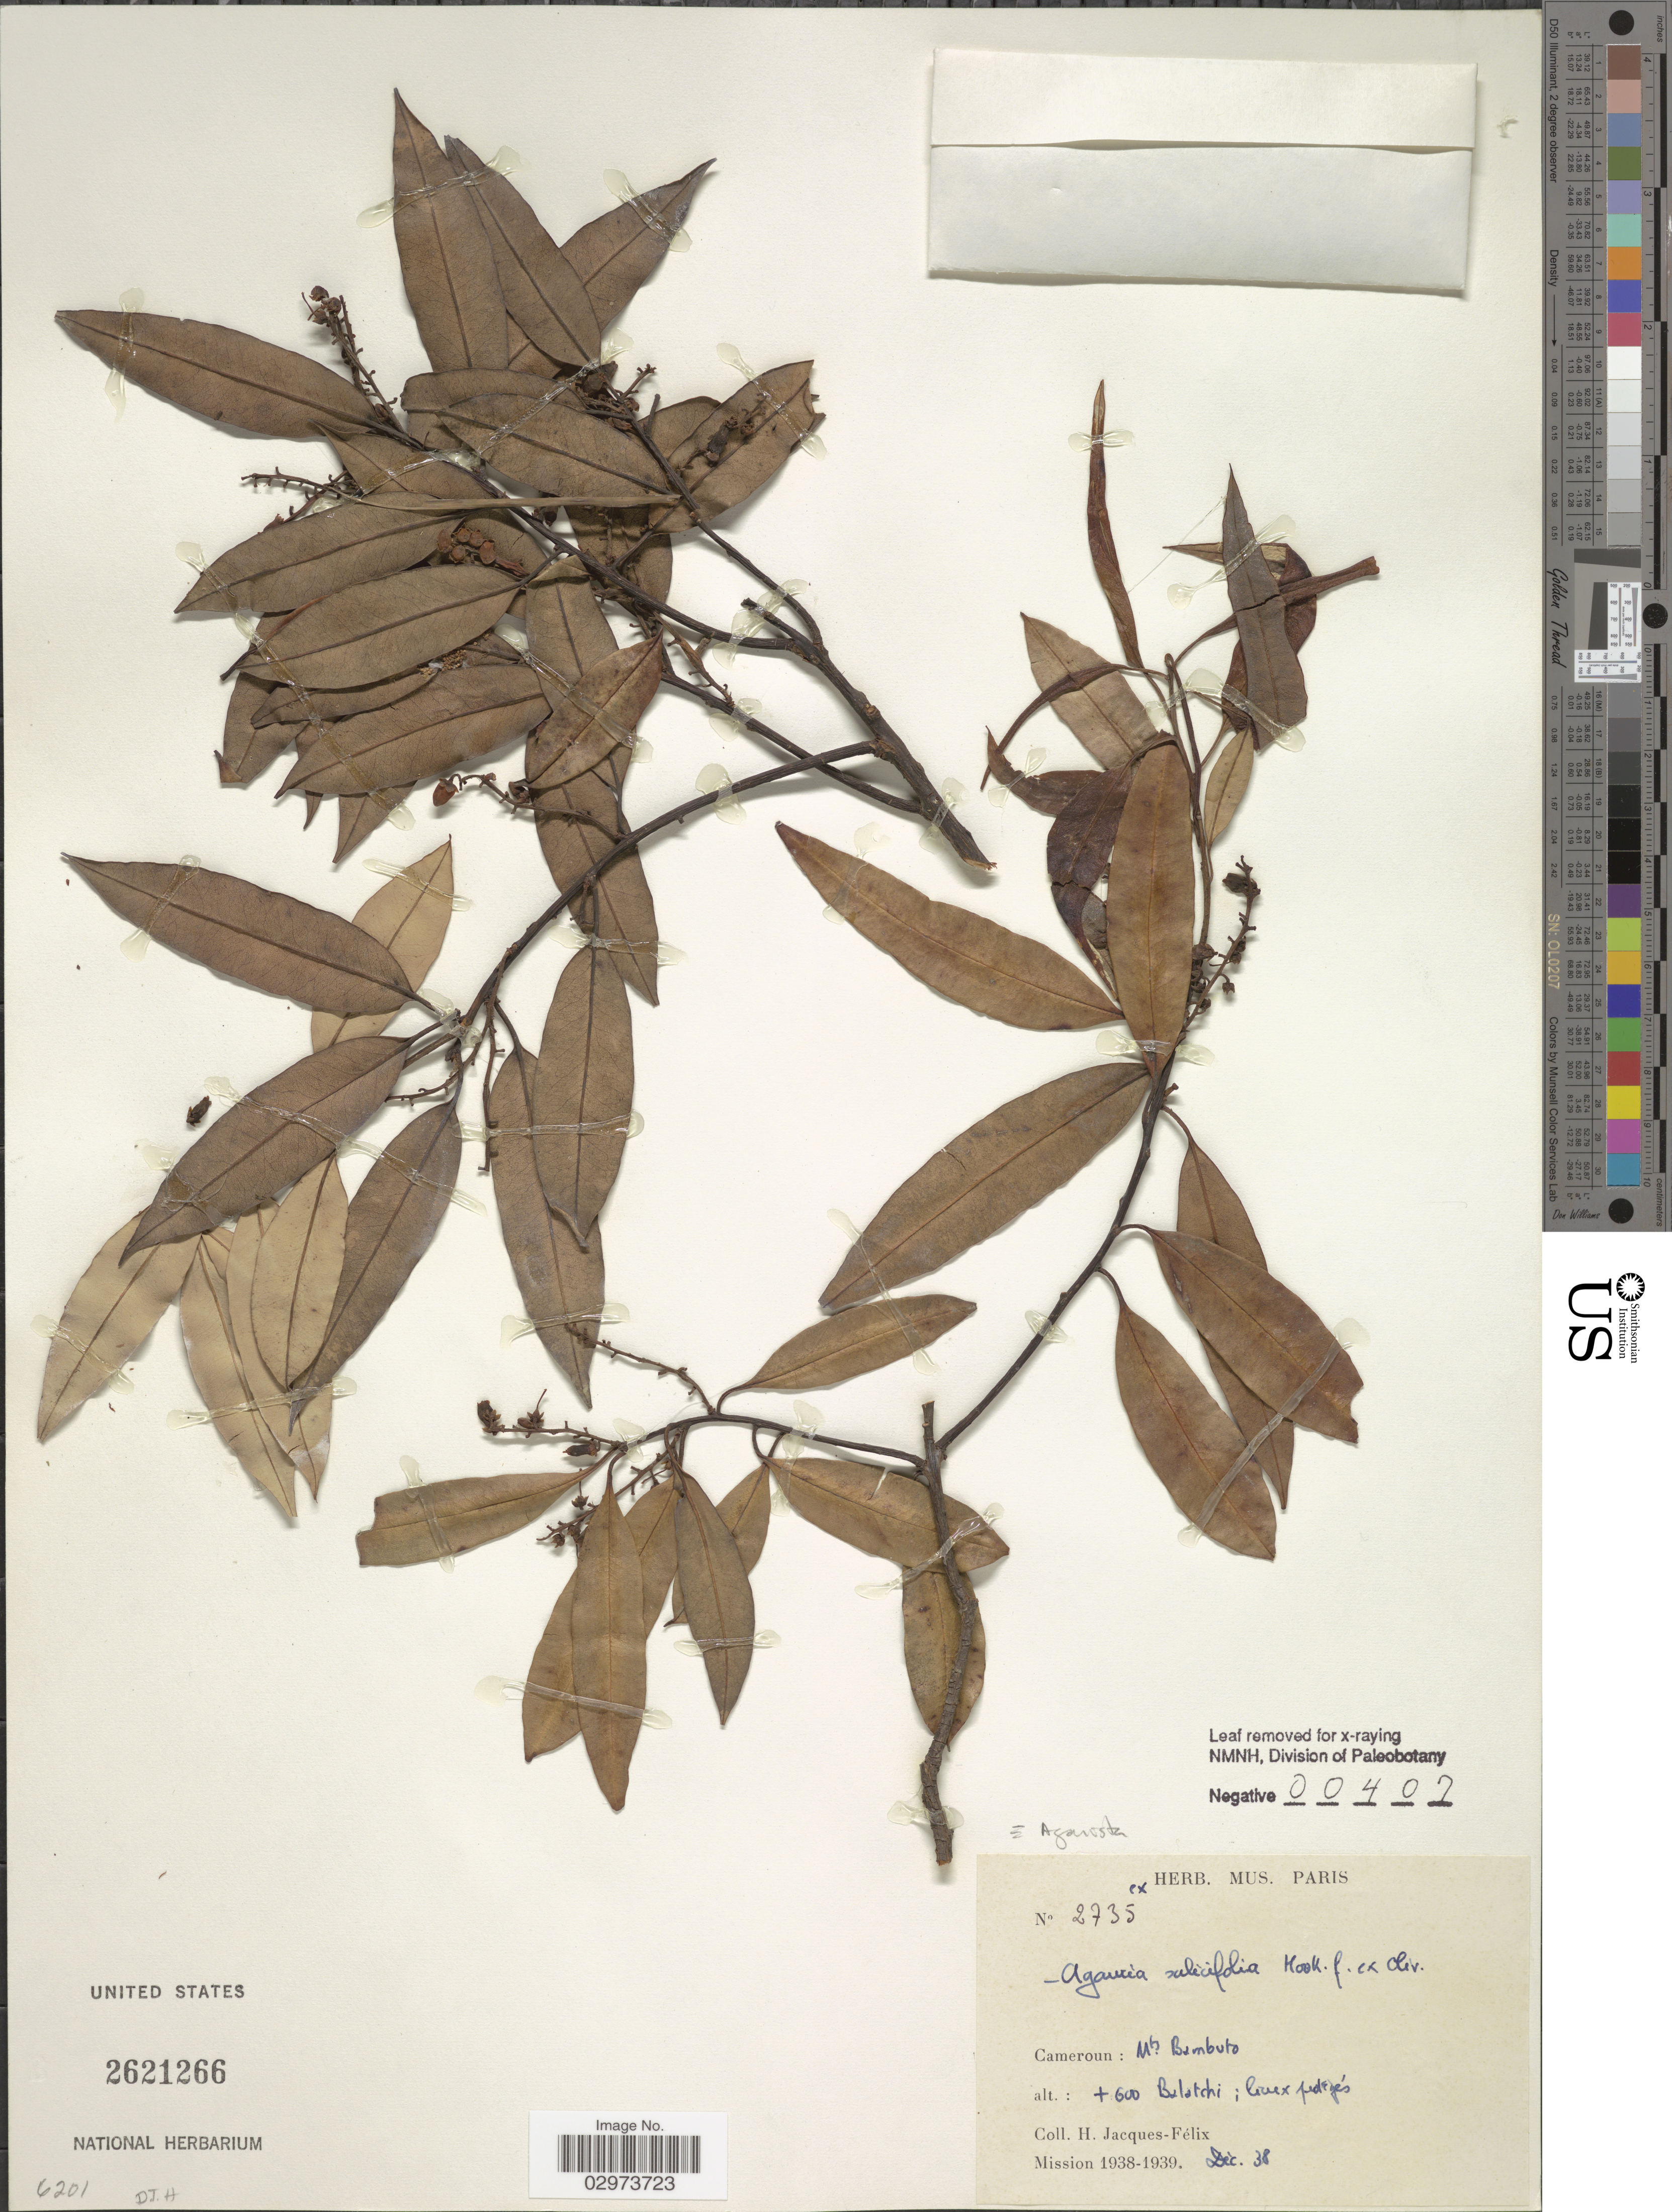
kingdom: Plantae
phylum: Tracheophyta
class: Magnoliopsida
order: Ericales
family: Ericaceae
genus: Agarista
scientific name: Agarista salicifolia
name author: (Lam.) G. Don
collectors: H. Jacques-Félix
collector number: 2735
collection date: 1938-12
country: Cameroon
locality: Mt. Bambuto. Balatchi.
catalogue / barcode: US 2621266